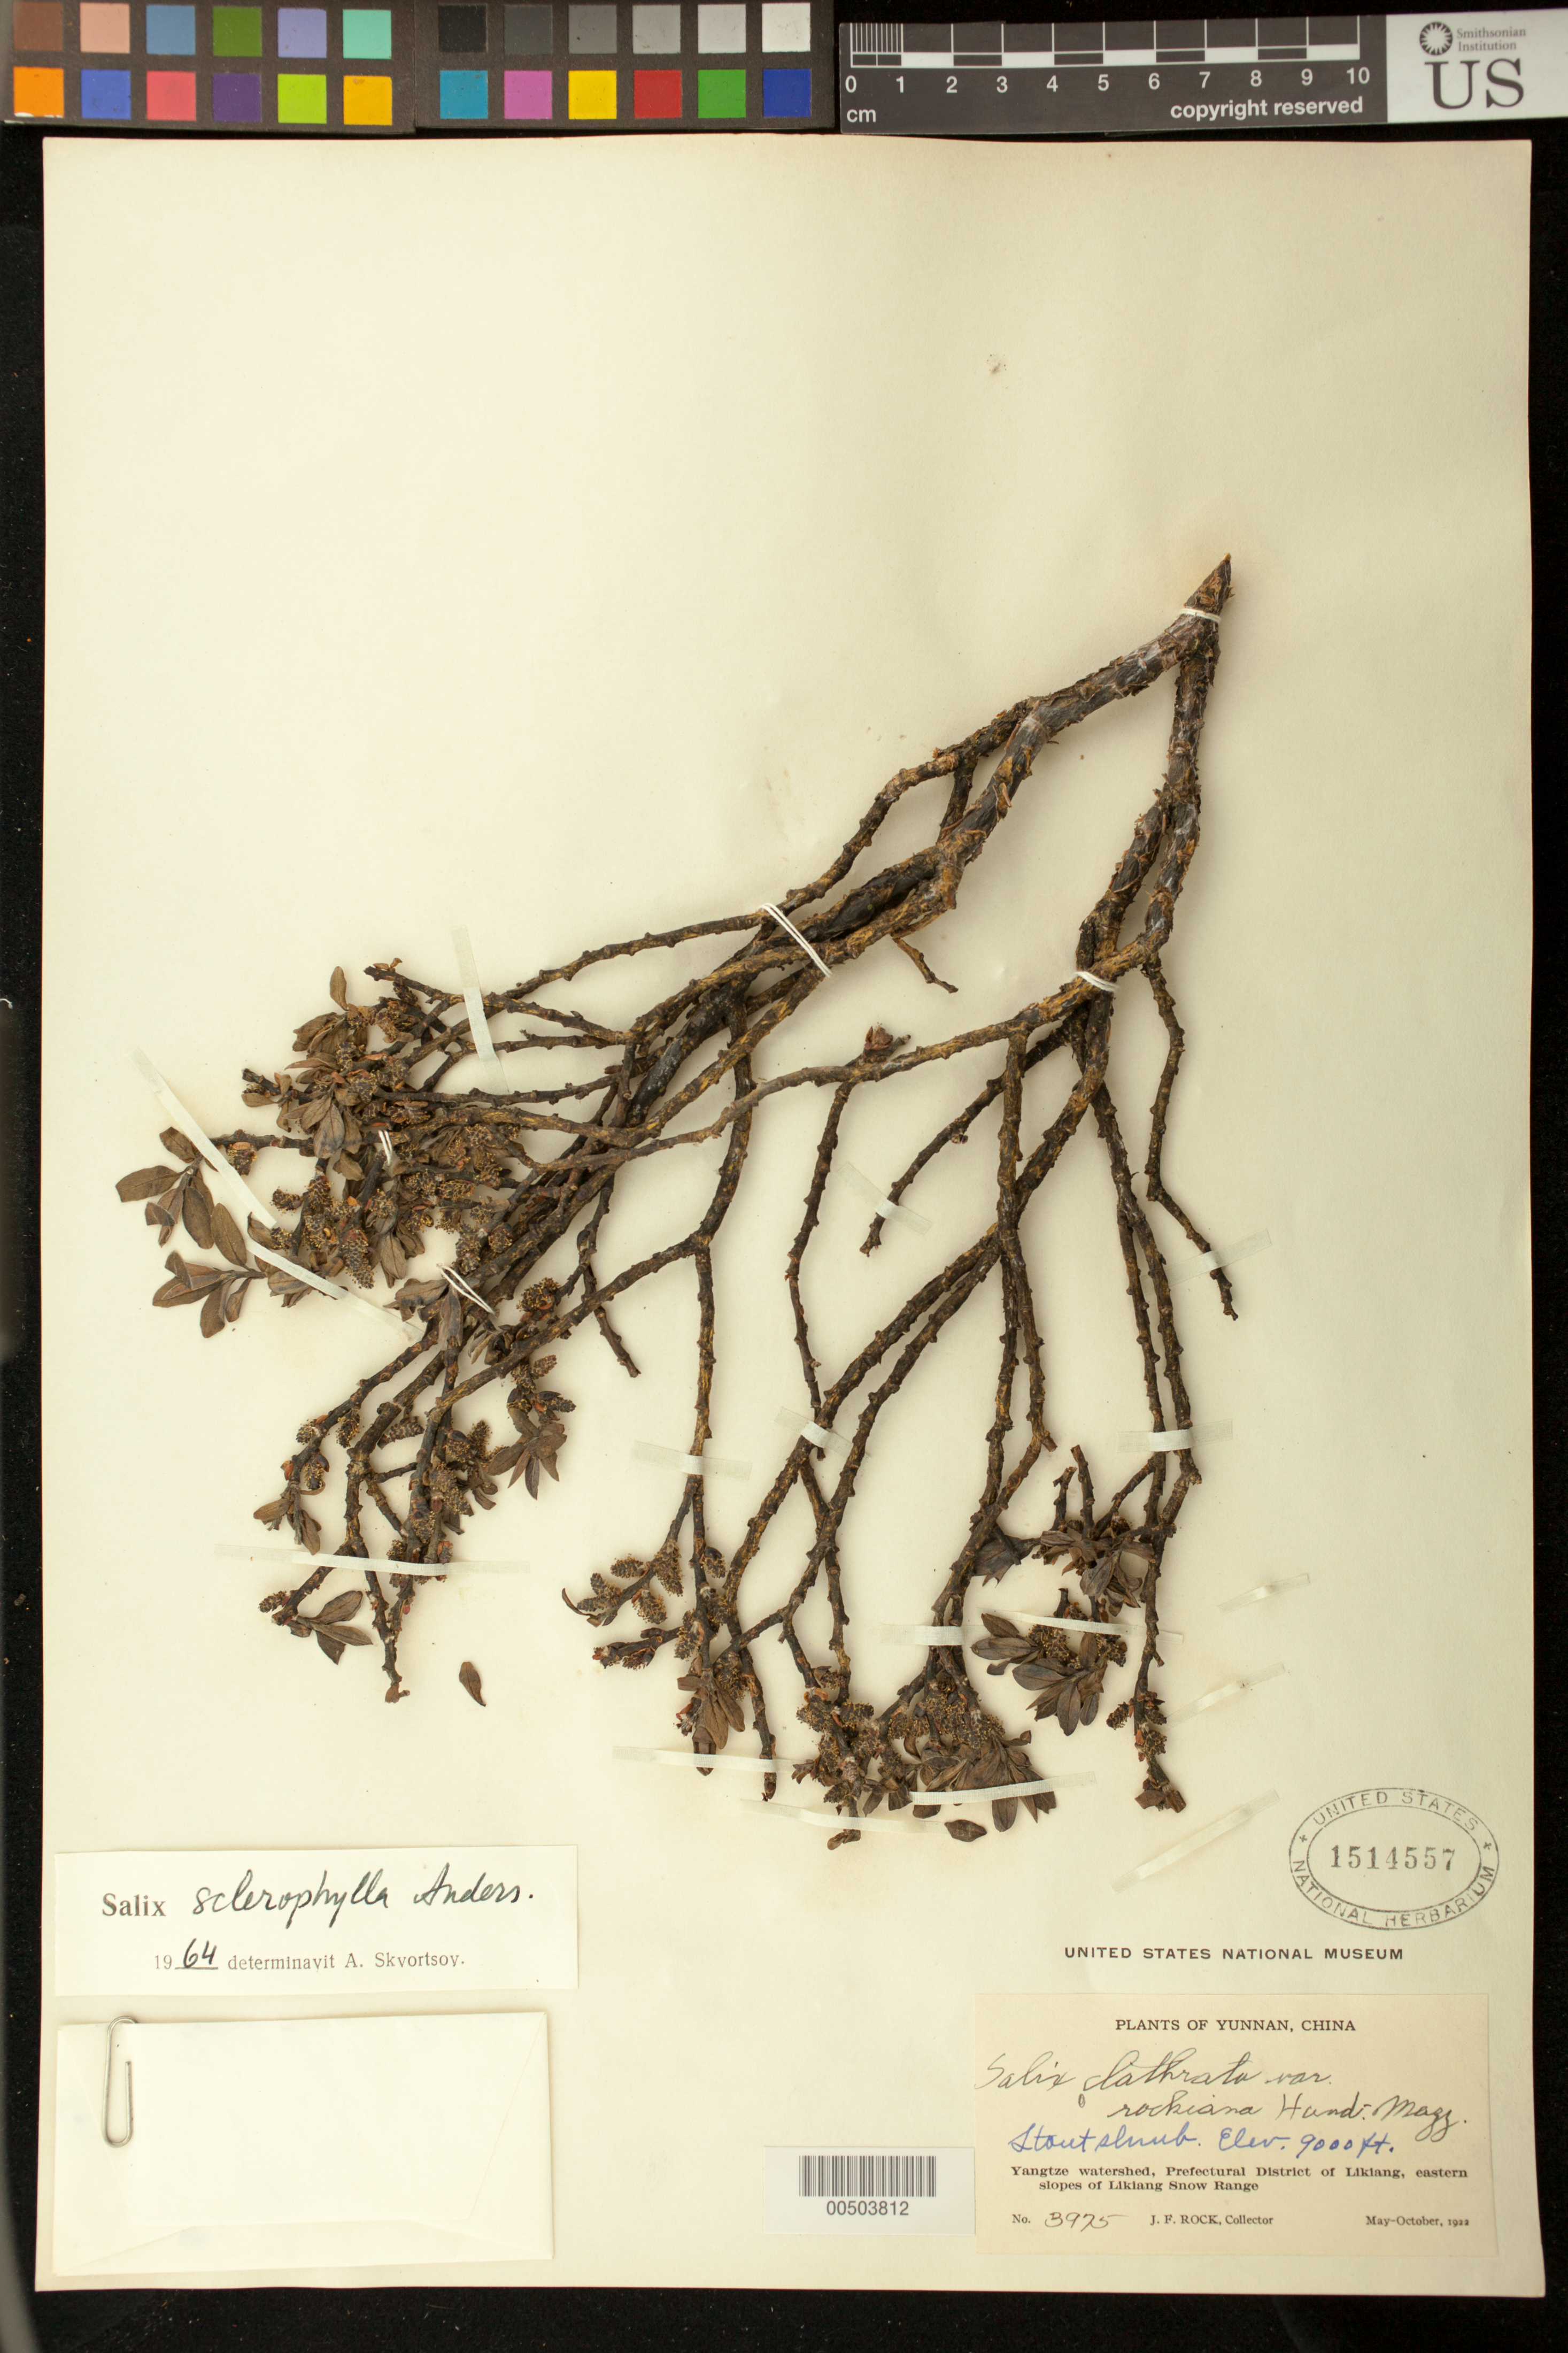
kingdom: Plantae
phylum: Tracheophyta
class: Magnoliopsida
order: Malpighiales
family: Salicaceae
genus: Salix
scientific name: Salix clathrata var. rockiana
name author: Hand.-Mazz.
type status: Syntype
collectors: J. F. Rock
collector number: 3975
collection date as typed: May 1922 to -- Oct 1922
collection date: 1922-05/1922-10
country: China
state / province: Yunnan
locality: Yangtze watershed, Prefectural District of Likiang, eastern slopes of Likiang Snow Range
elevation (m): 2743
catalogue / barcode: US 1514557